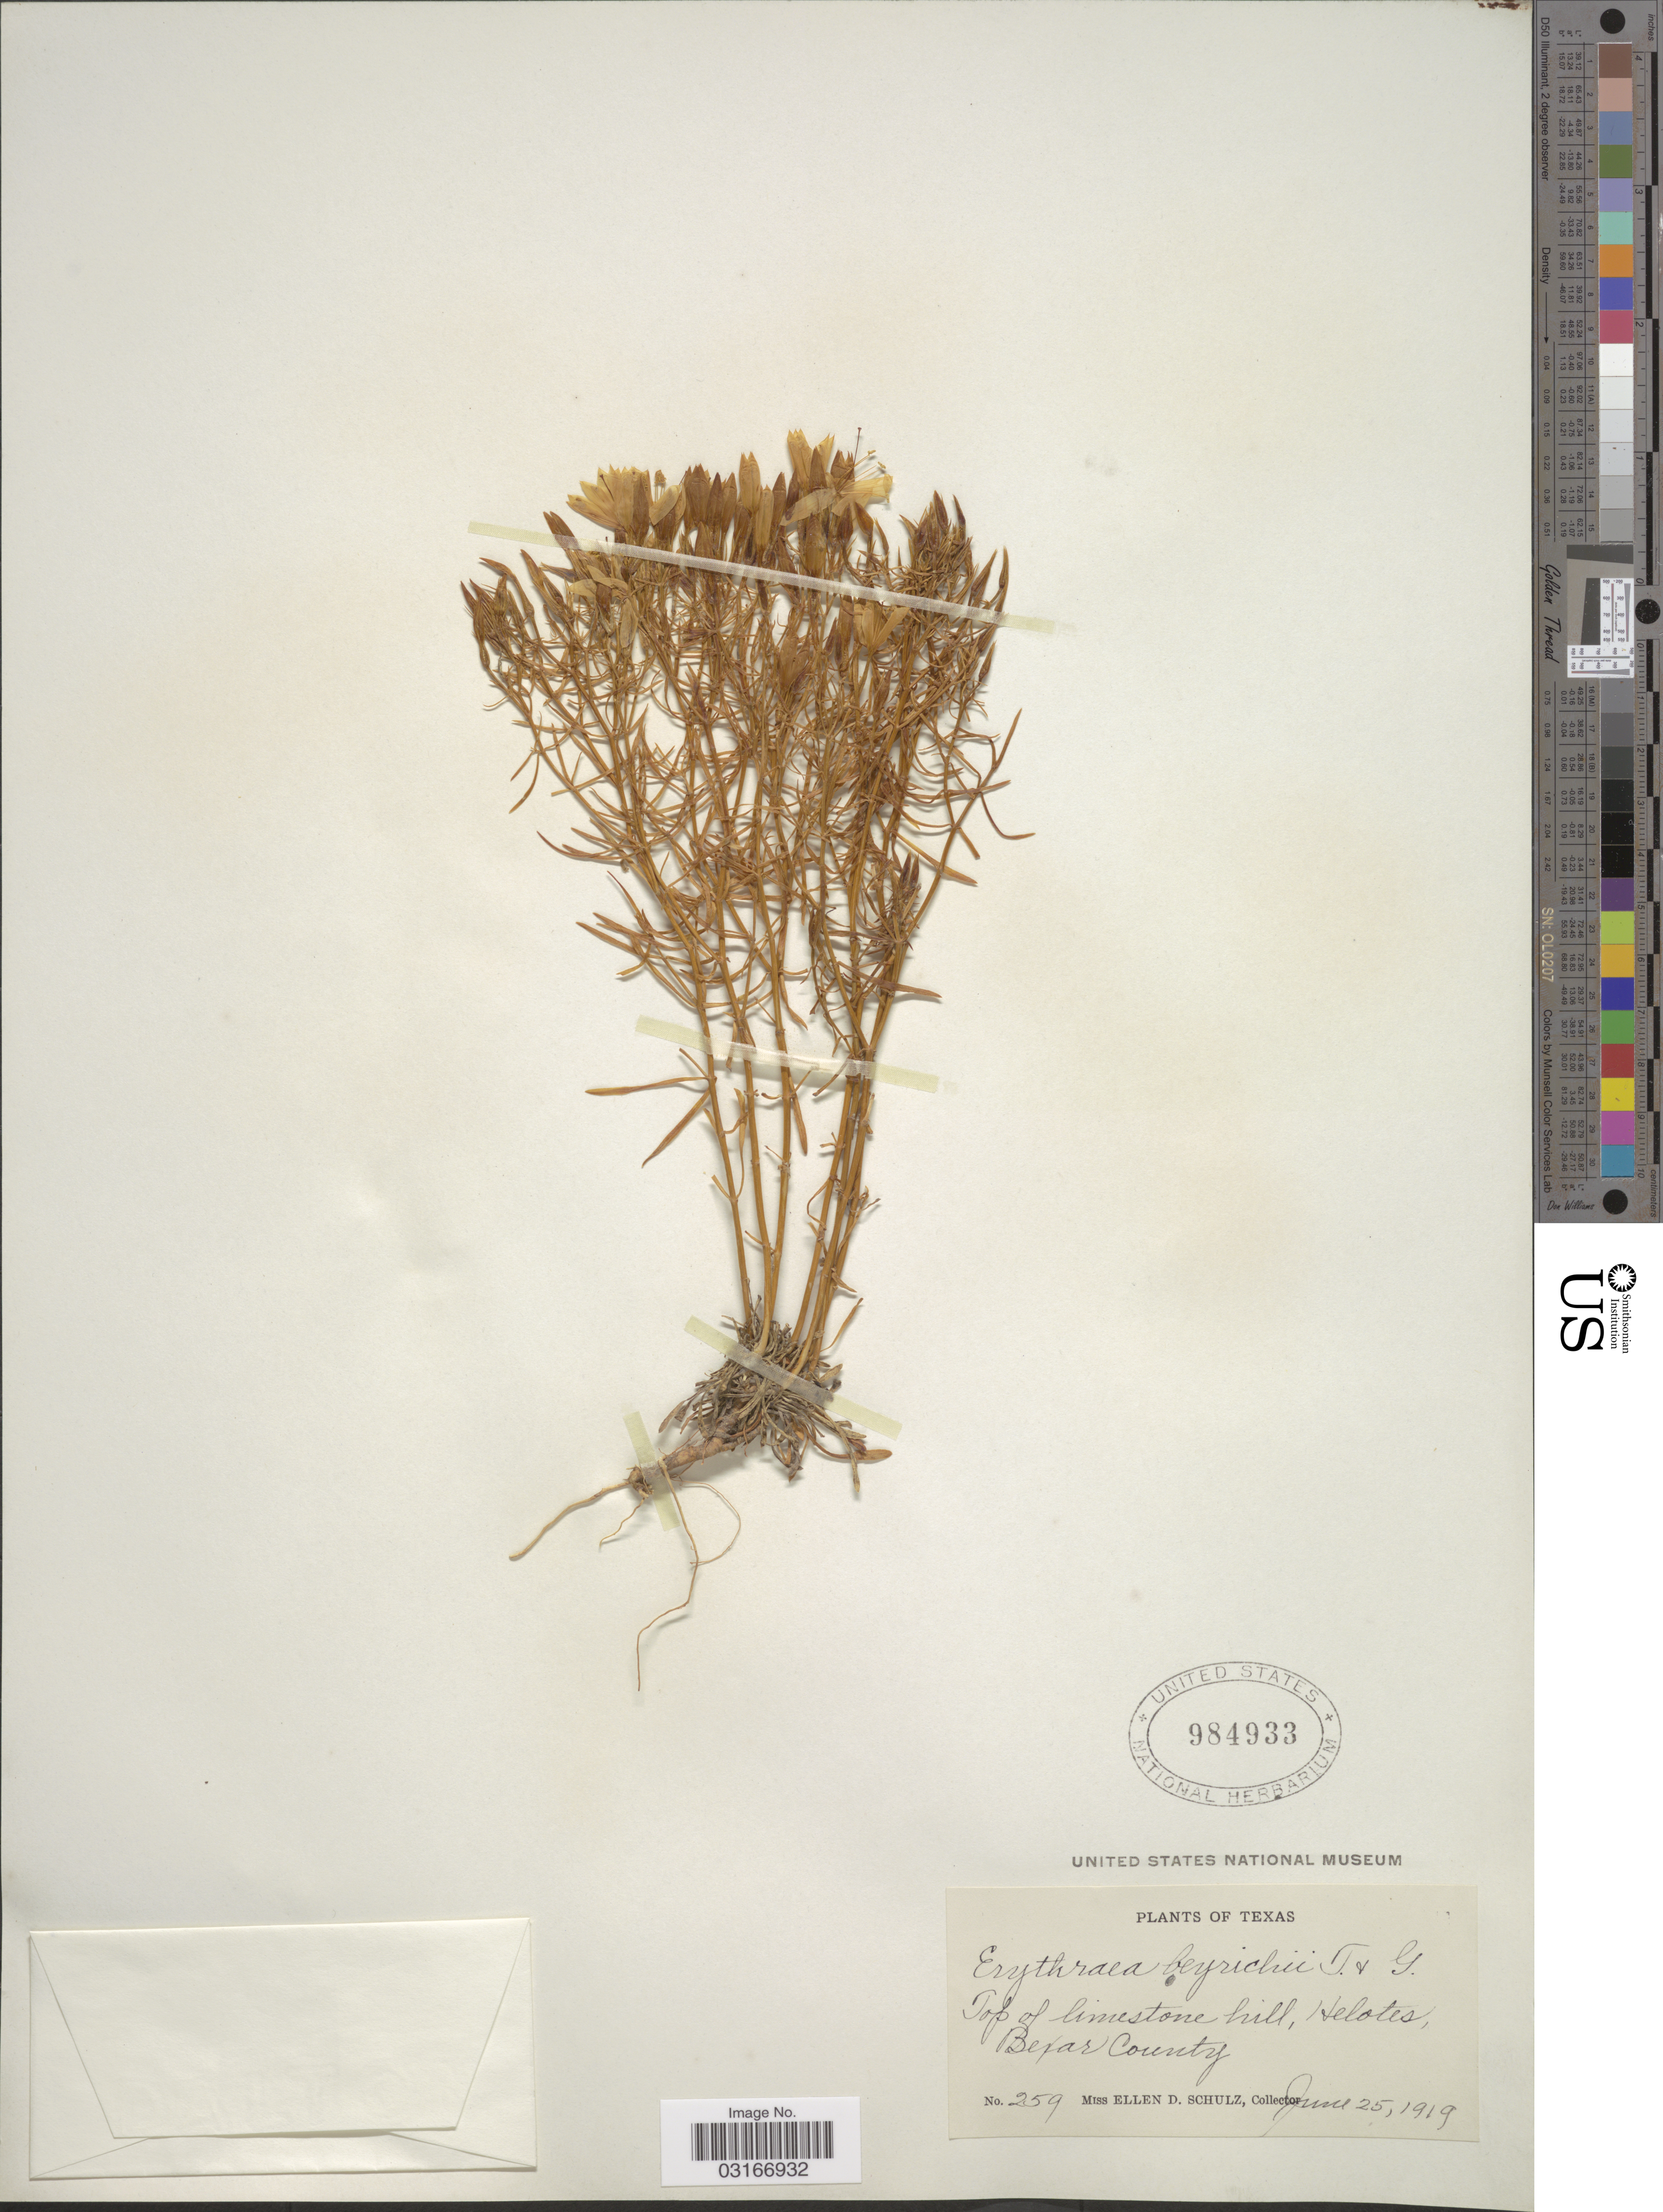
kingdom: Plantae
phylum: Tracheophyta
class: Magnoliopsida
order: Gentianales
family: Gentianaceae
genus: Centaurium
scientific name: Centaurium beyrichii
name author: (Torr.) B.L. Rob.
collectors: E. D. Schulz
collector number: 259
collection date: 1919-06-25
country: United States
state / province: Texas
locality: Top of limestone hill, Helotes, Bexar County.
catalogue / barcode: US 984933